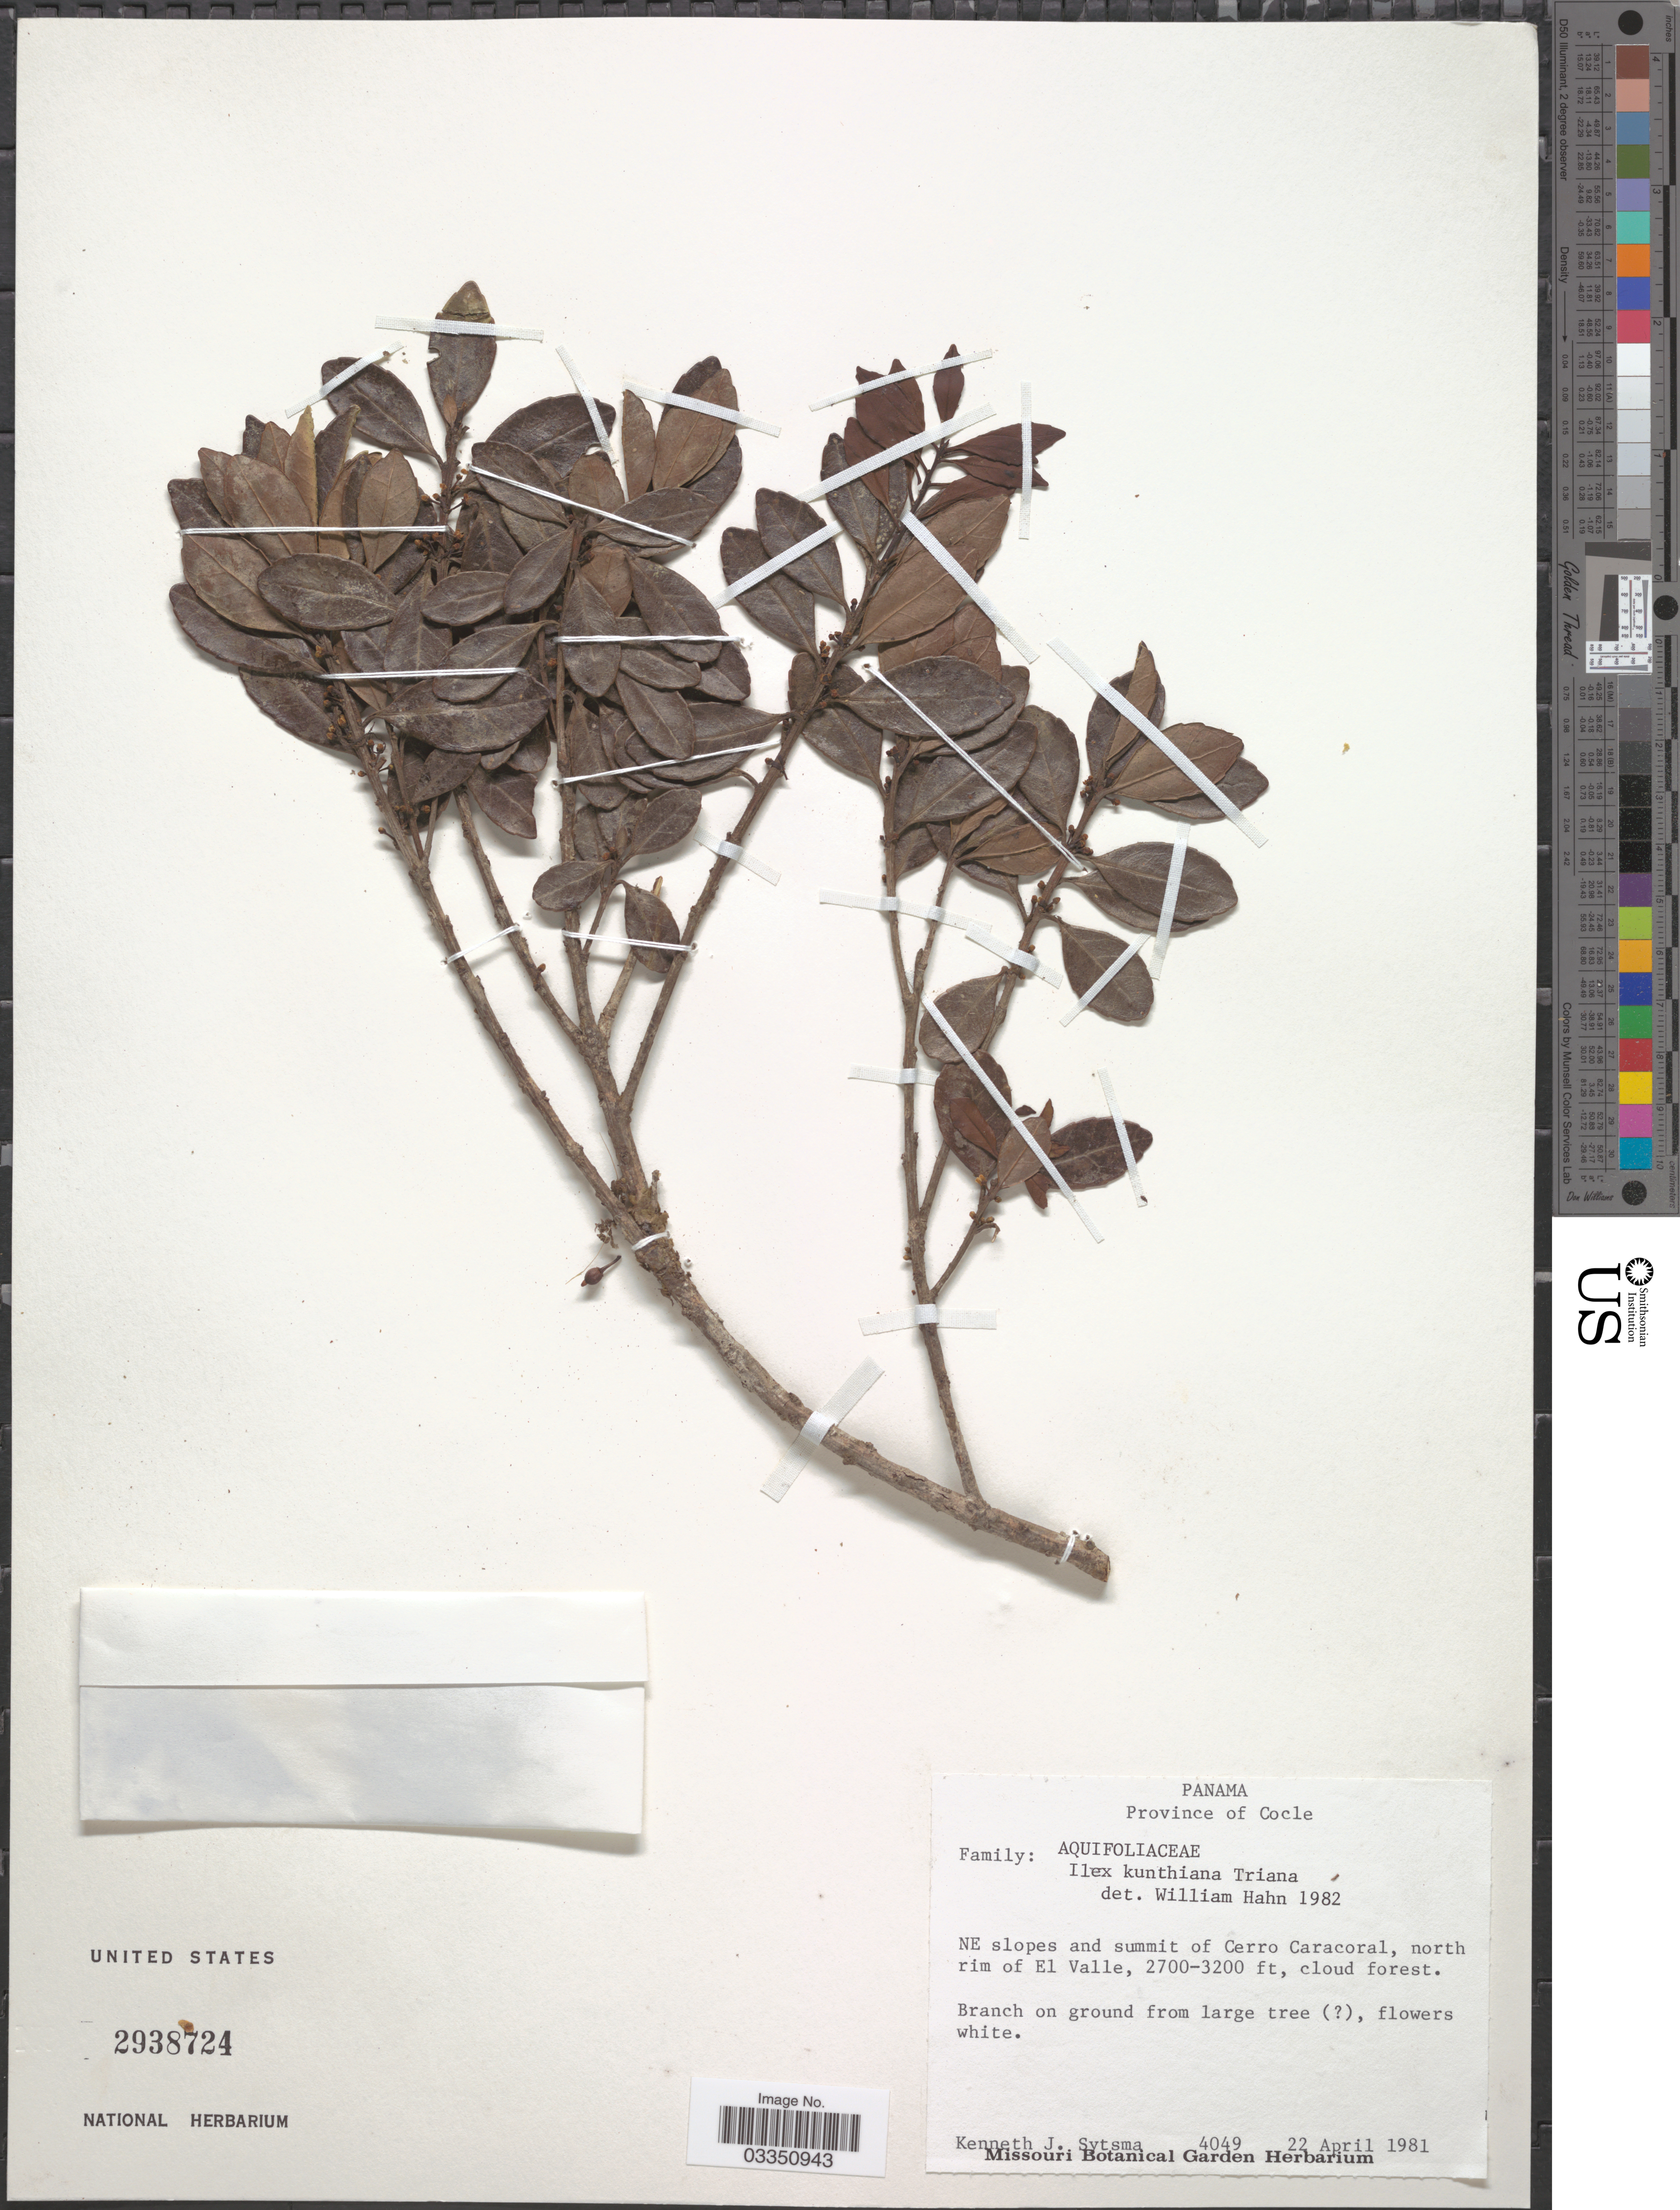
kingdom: Plantae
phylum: Tracheophyta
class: Magnoliopsida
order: Aquifoliales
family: Aquifoliaceae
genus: Ilex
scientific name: Ilex kunthiana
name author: Triana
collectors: K. J. Sytsma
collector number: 4049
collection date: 1981-04-22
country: Panama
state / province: Coclé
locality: NE slopes and summit of Cerro Caracoral, north rim of El Valle.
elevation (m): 823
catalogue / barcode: US 2938724